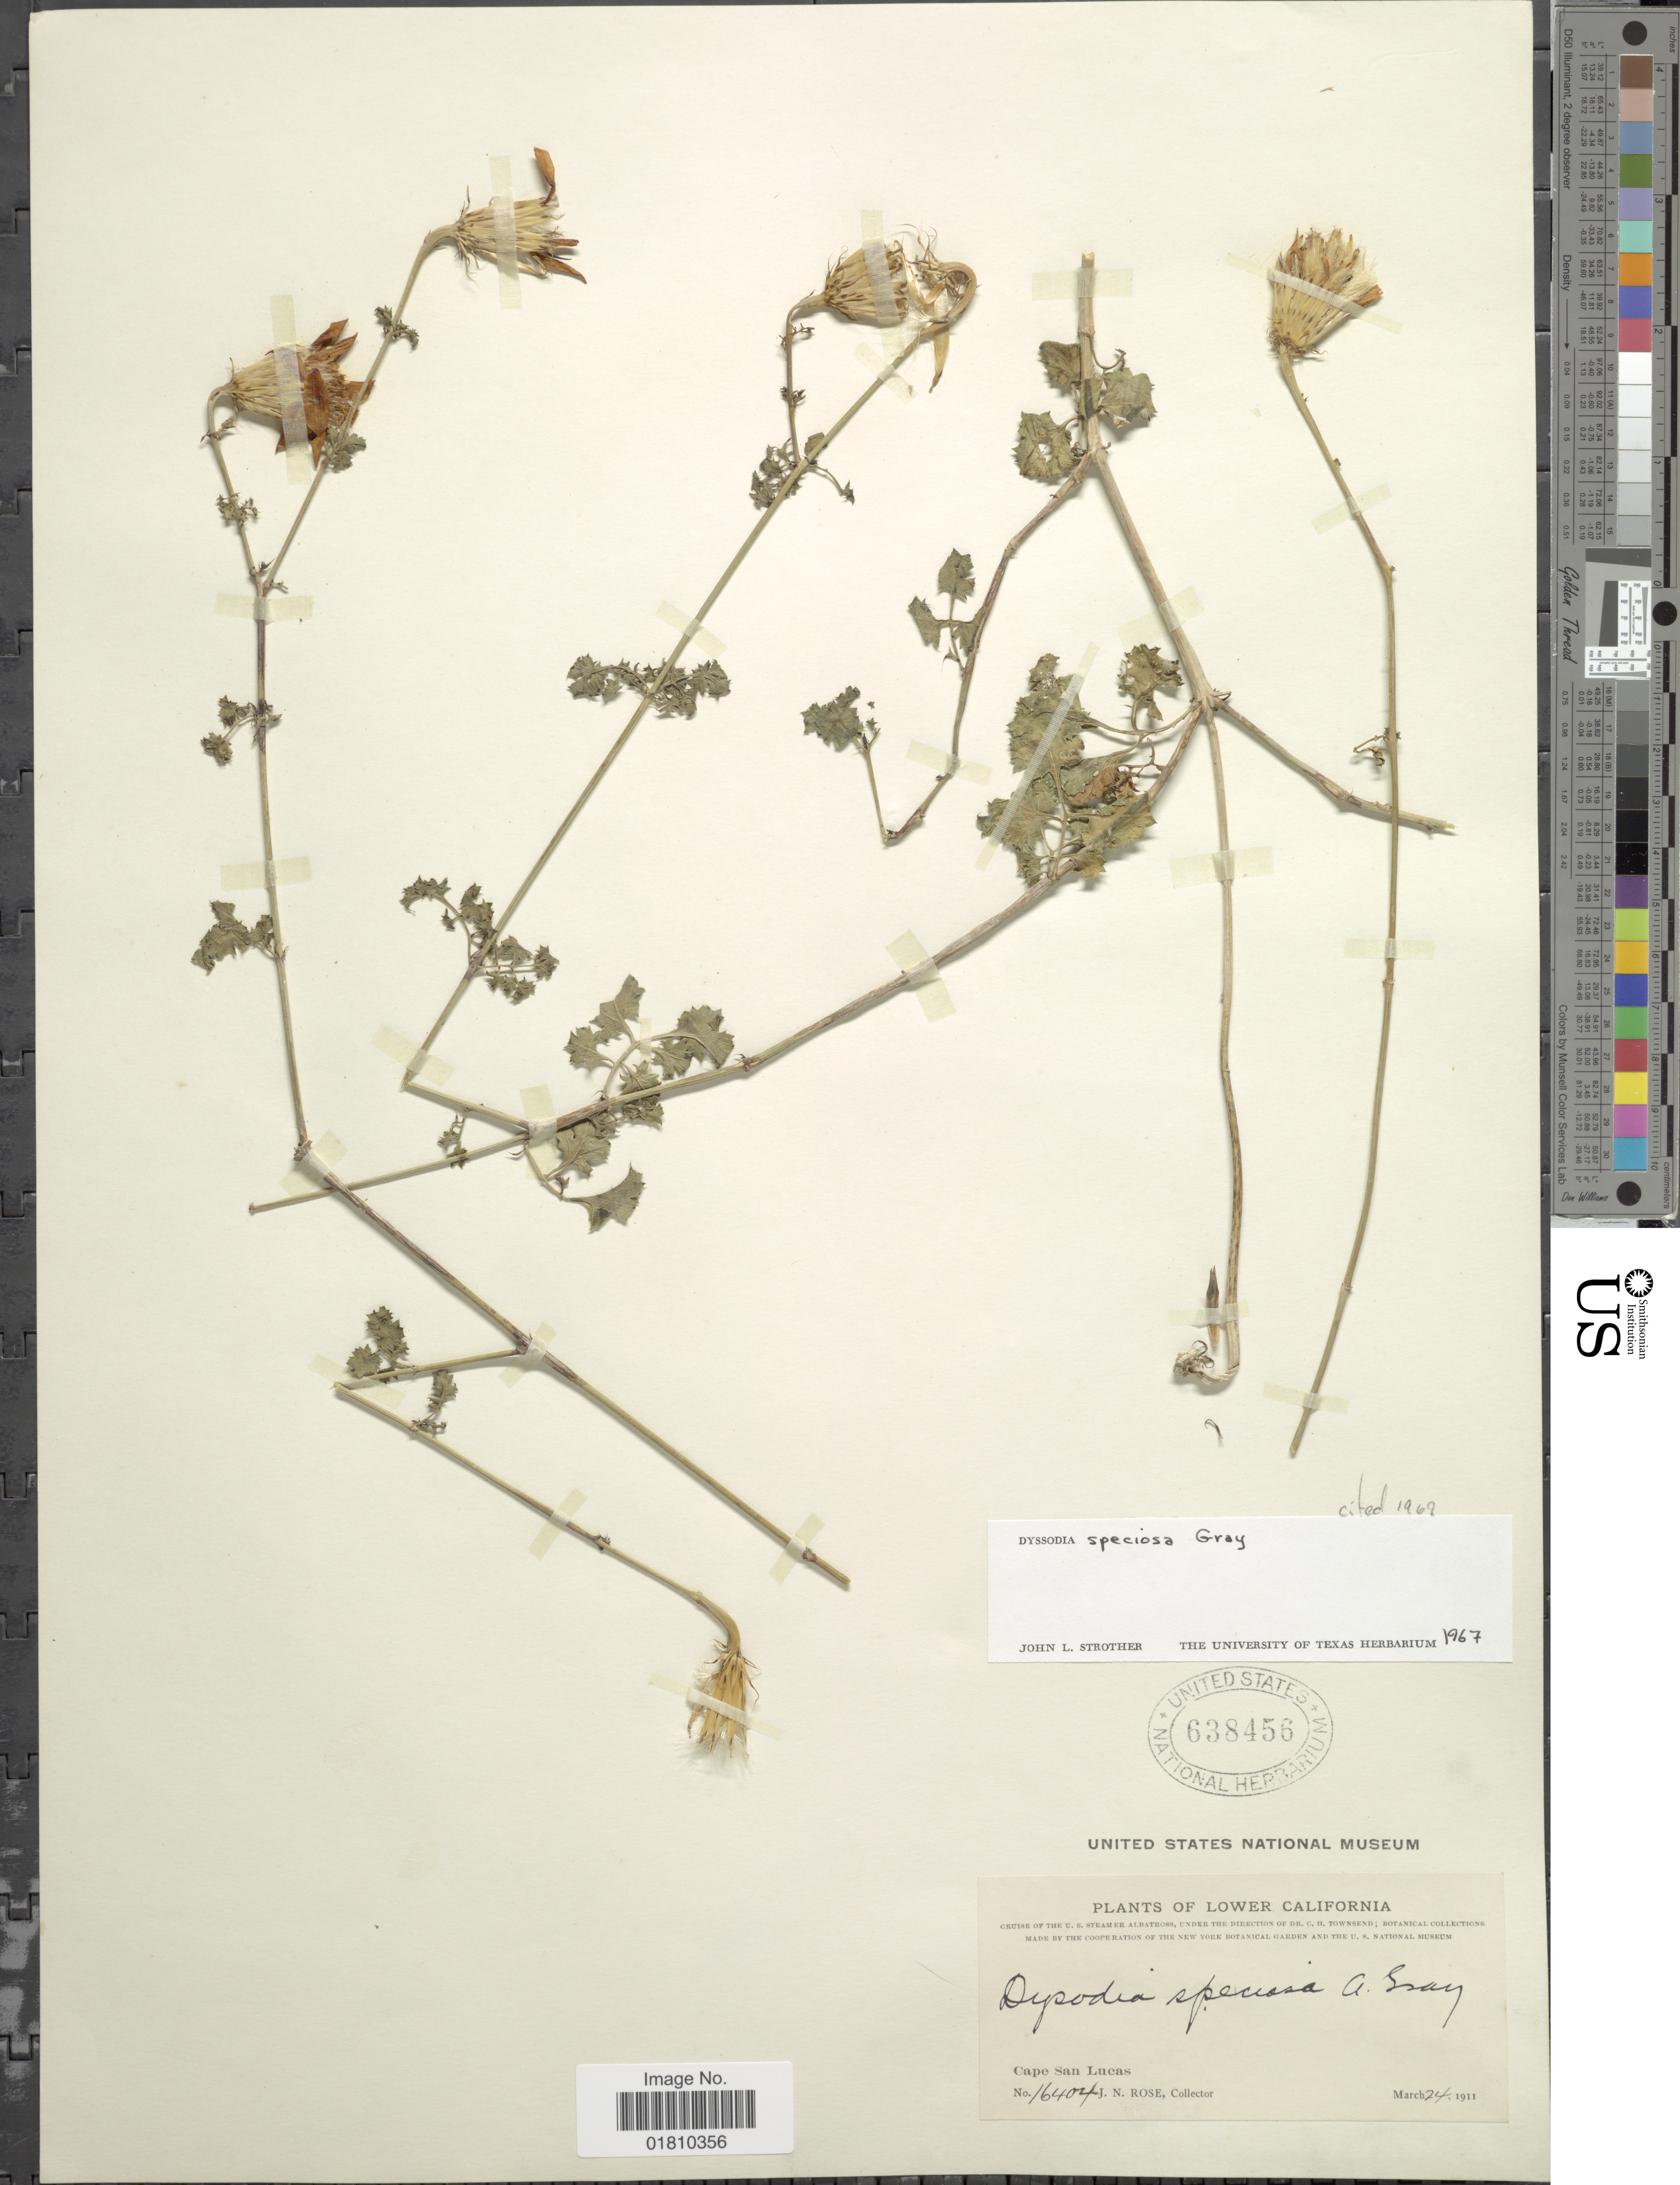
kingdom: Plantae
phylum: Tracheophyta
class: Magnoliopsida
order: Asterales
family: Asteraceae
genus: Adenophyllum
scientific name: Adenophyllum speciosum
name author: (A. Gray) Strother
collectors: J. N. Rose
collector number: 16404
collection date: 1911-03-24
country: Mexico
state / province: Baja California Sur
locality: Cape San Lucas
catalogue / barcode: US 638456